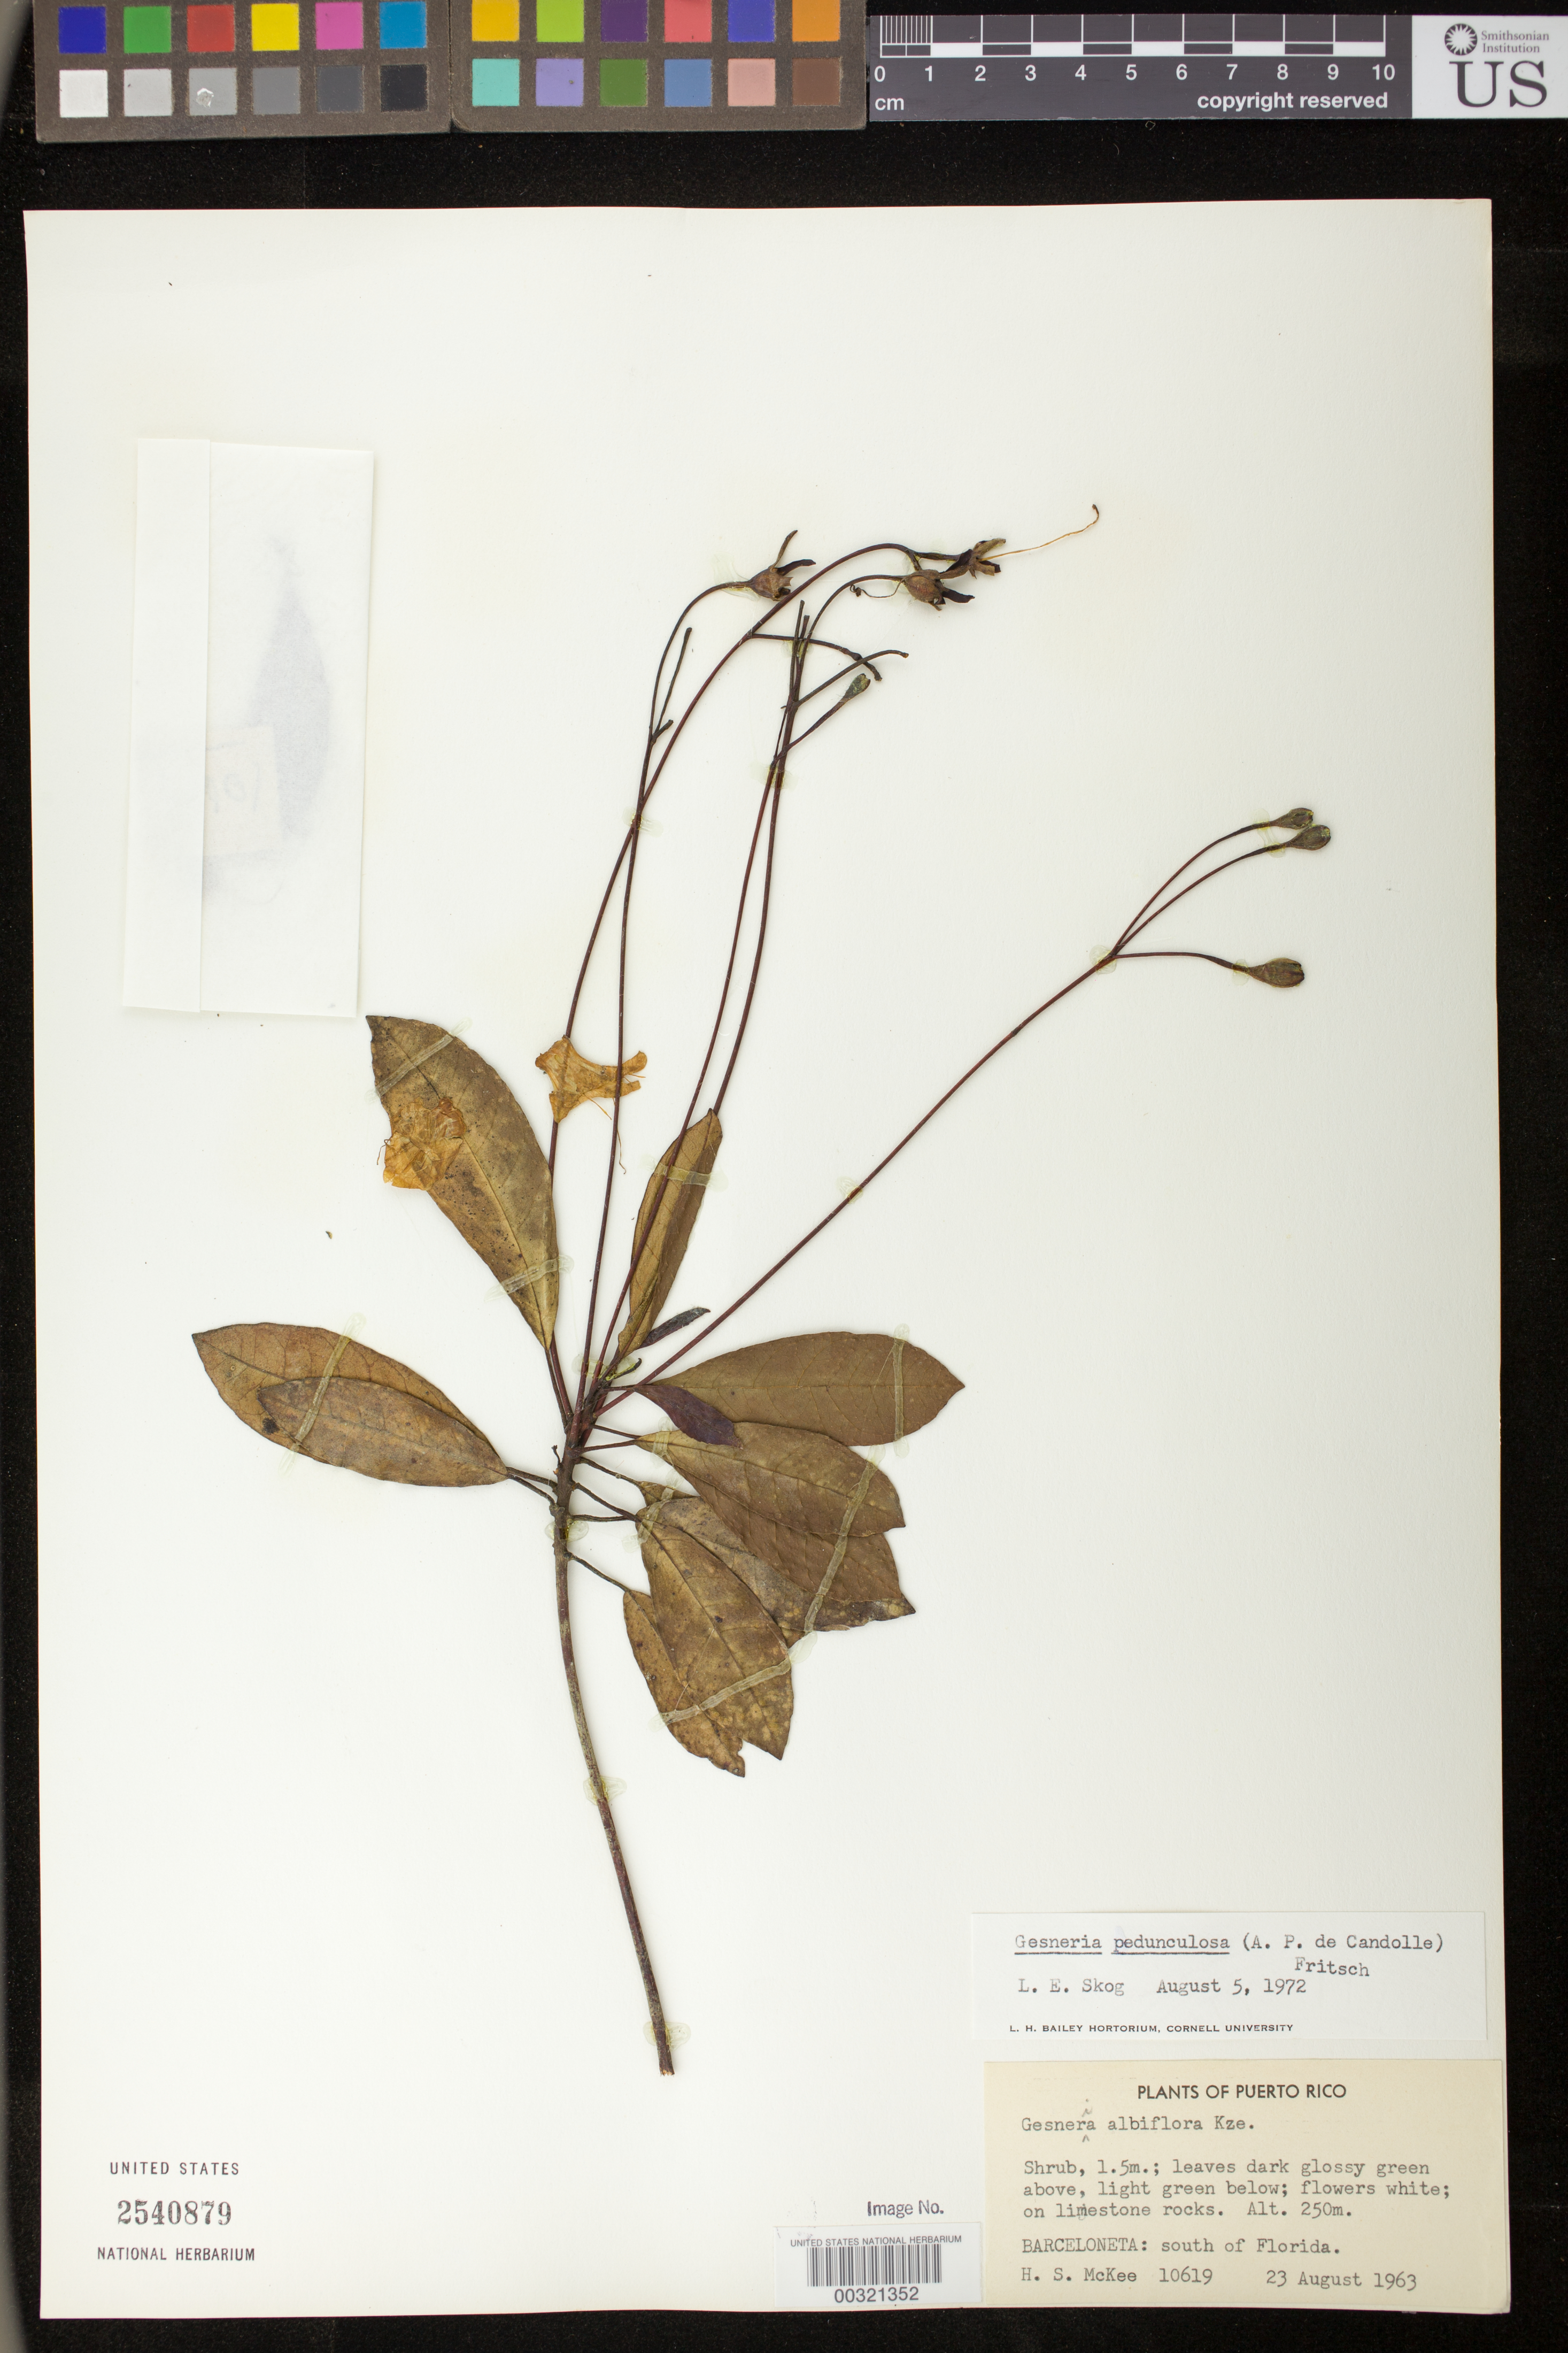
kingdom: Plantae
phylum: Tracheophyta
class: Magnoliopsida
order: Lamiales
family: Gesneriaceae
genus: Gesneria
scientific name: Gesneria pedunculosa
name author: (DC.) Fritsch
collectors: H. S. McKee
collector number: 10619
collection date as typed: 23 Aug 1963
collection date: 1963-08-23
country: Puerto Rico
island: Puerto Rico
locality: Barceloneta, S of Florida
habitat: On limestone rocks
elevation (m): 250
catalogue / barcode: US 2540879